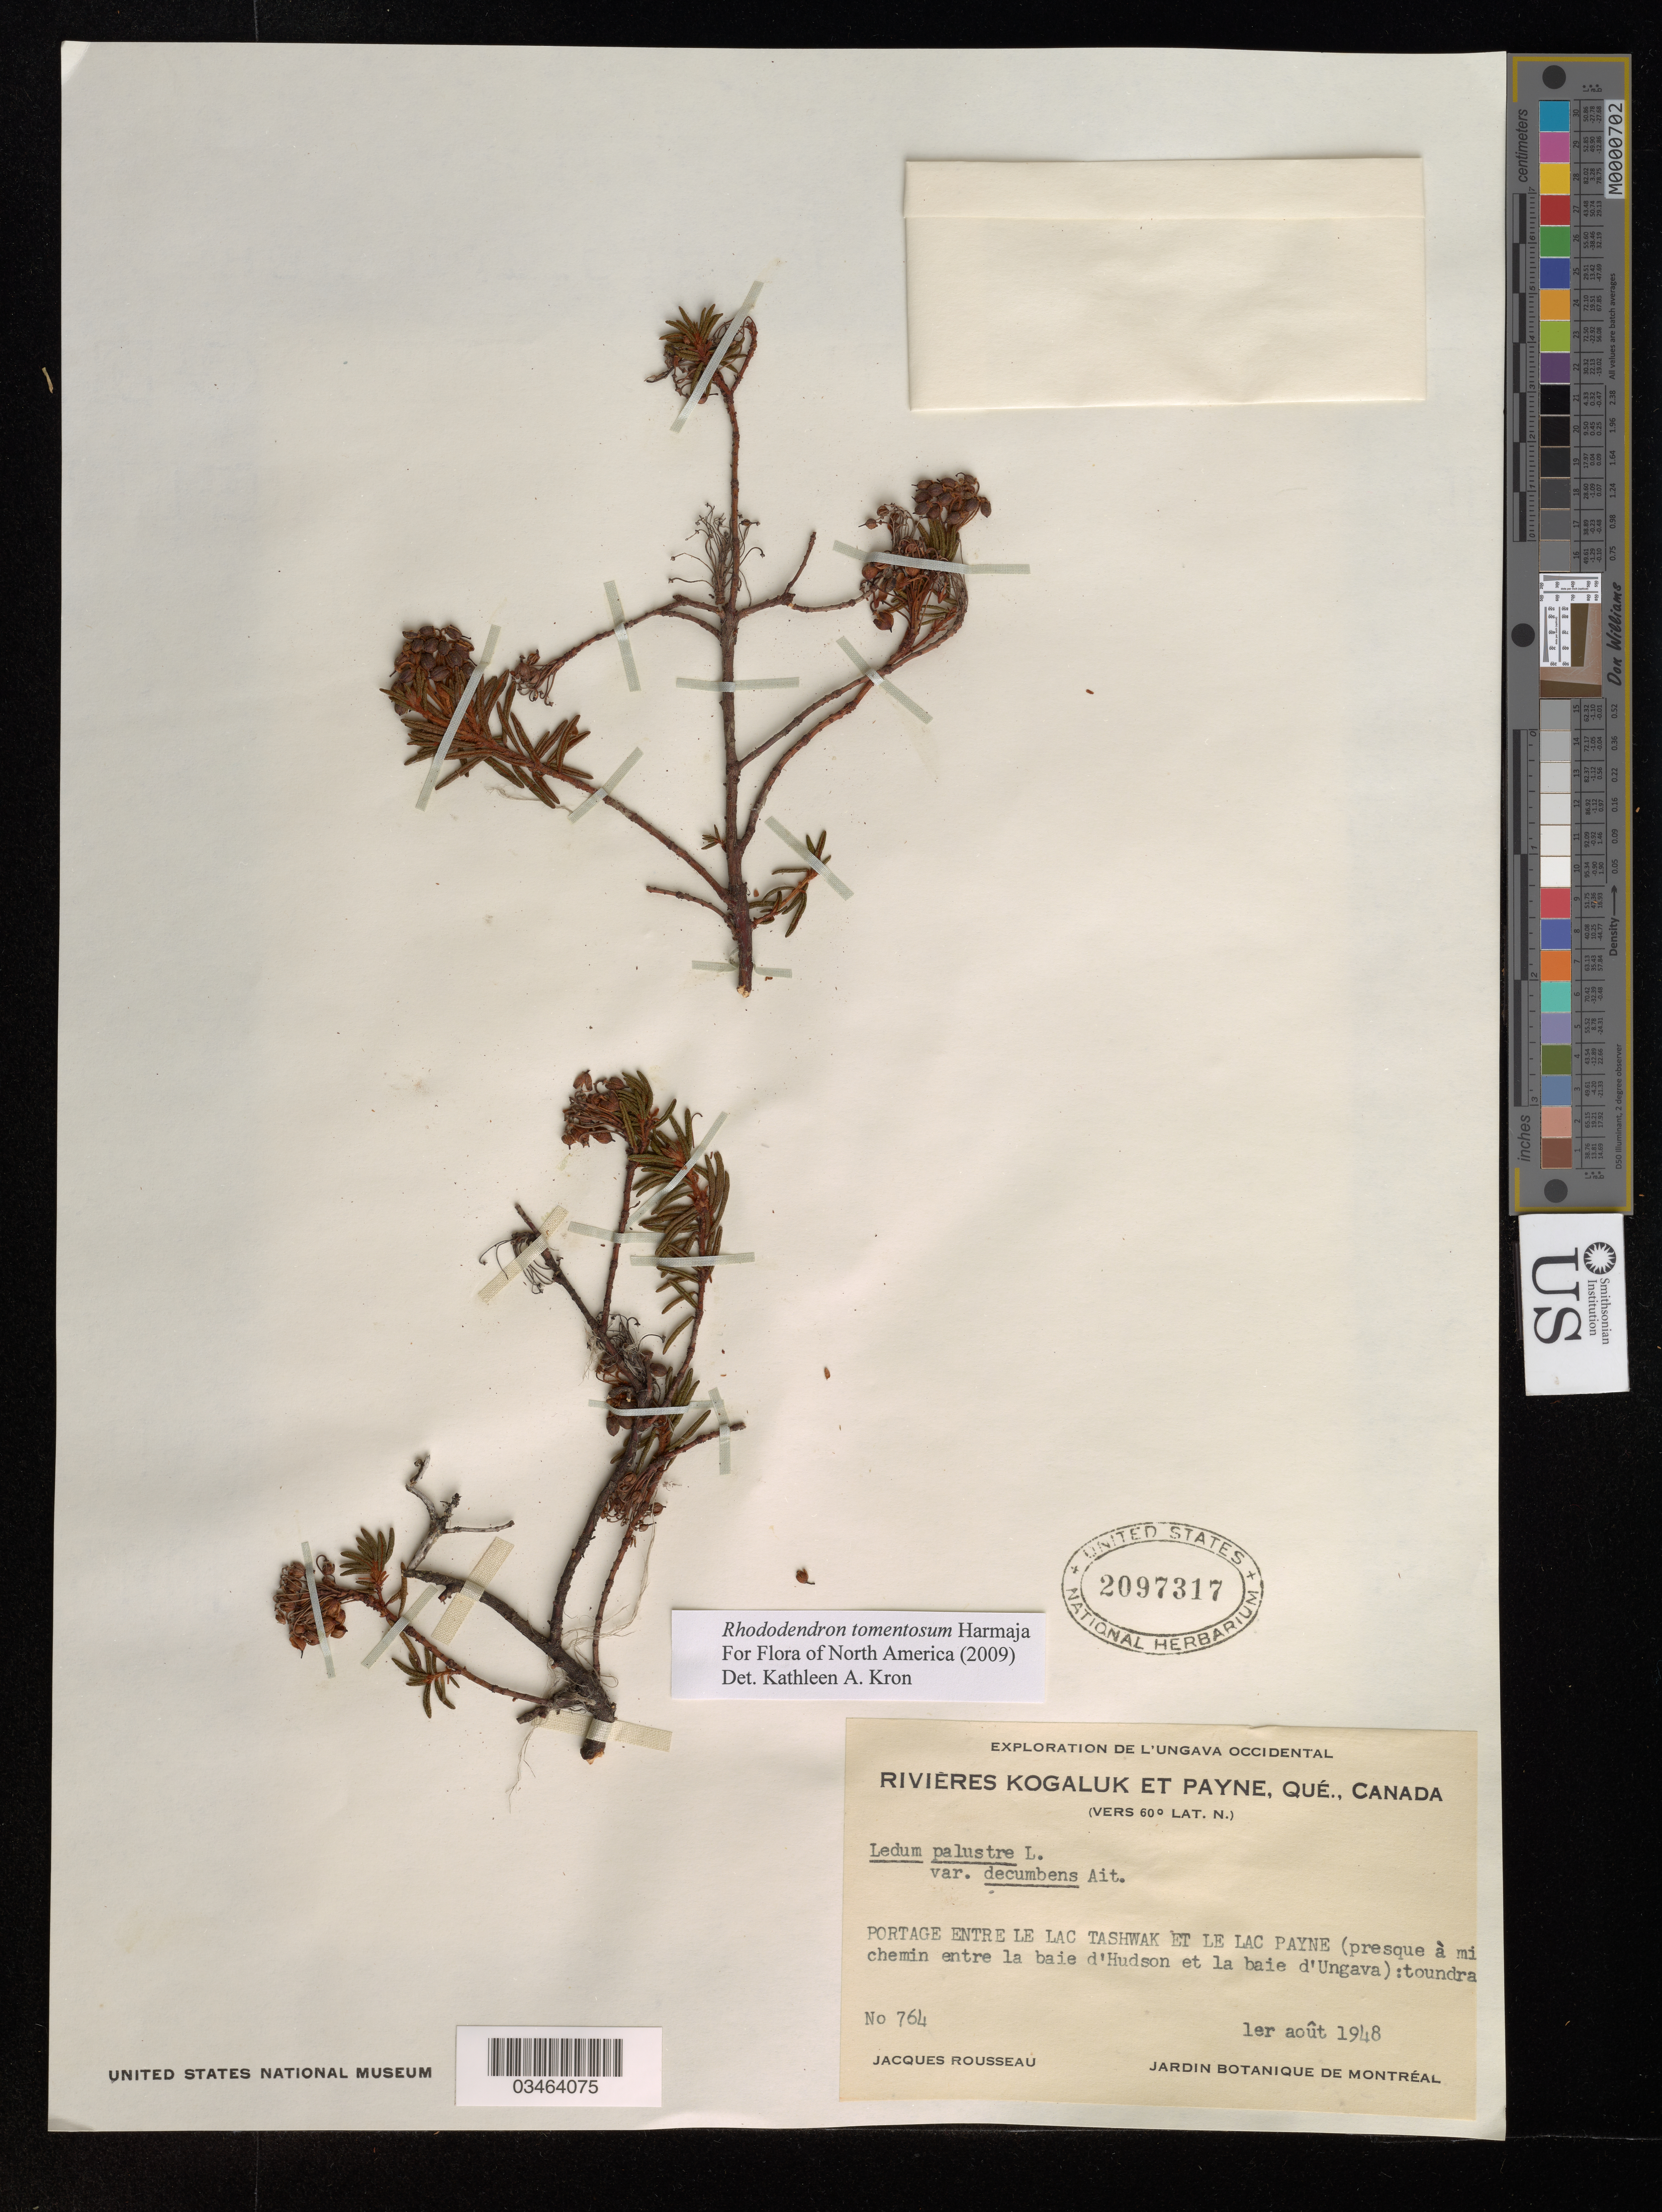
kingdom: Plantae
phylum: Tracheophyta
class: Magnoliopsida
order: Ericales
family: Ericaceae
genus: Rhododendron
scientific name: Rhododendron tomentosum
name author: Harmaja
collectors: J. Rousseau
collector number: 764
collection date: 1948-08-01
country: Canada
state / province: Quebec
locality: Exploration de L'Ungava Occidental. Rivieres Kogaluk et Payne. Portrage entre le lac Tashwak et le lac Payne (presque à michemin entre la baie d'Hudson et la baie d'Ungava): toundra.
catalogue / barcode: US 2097317